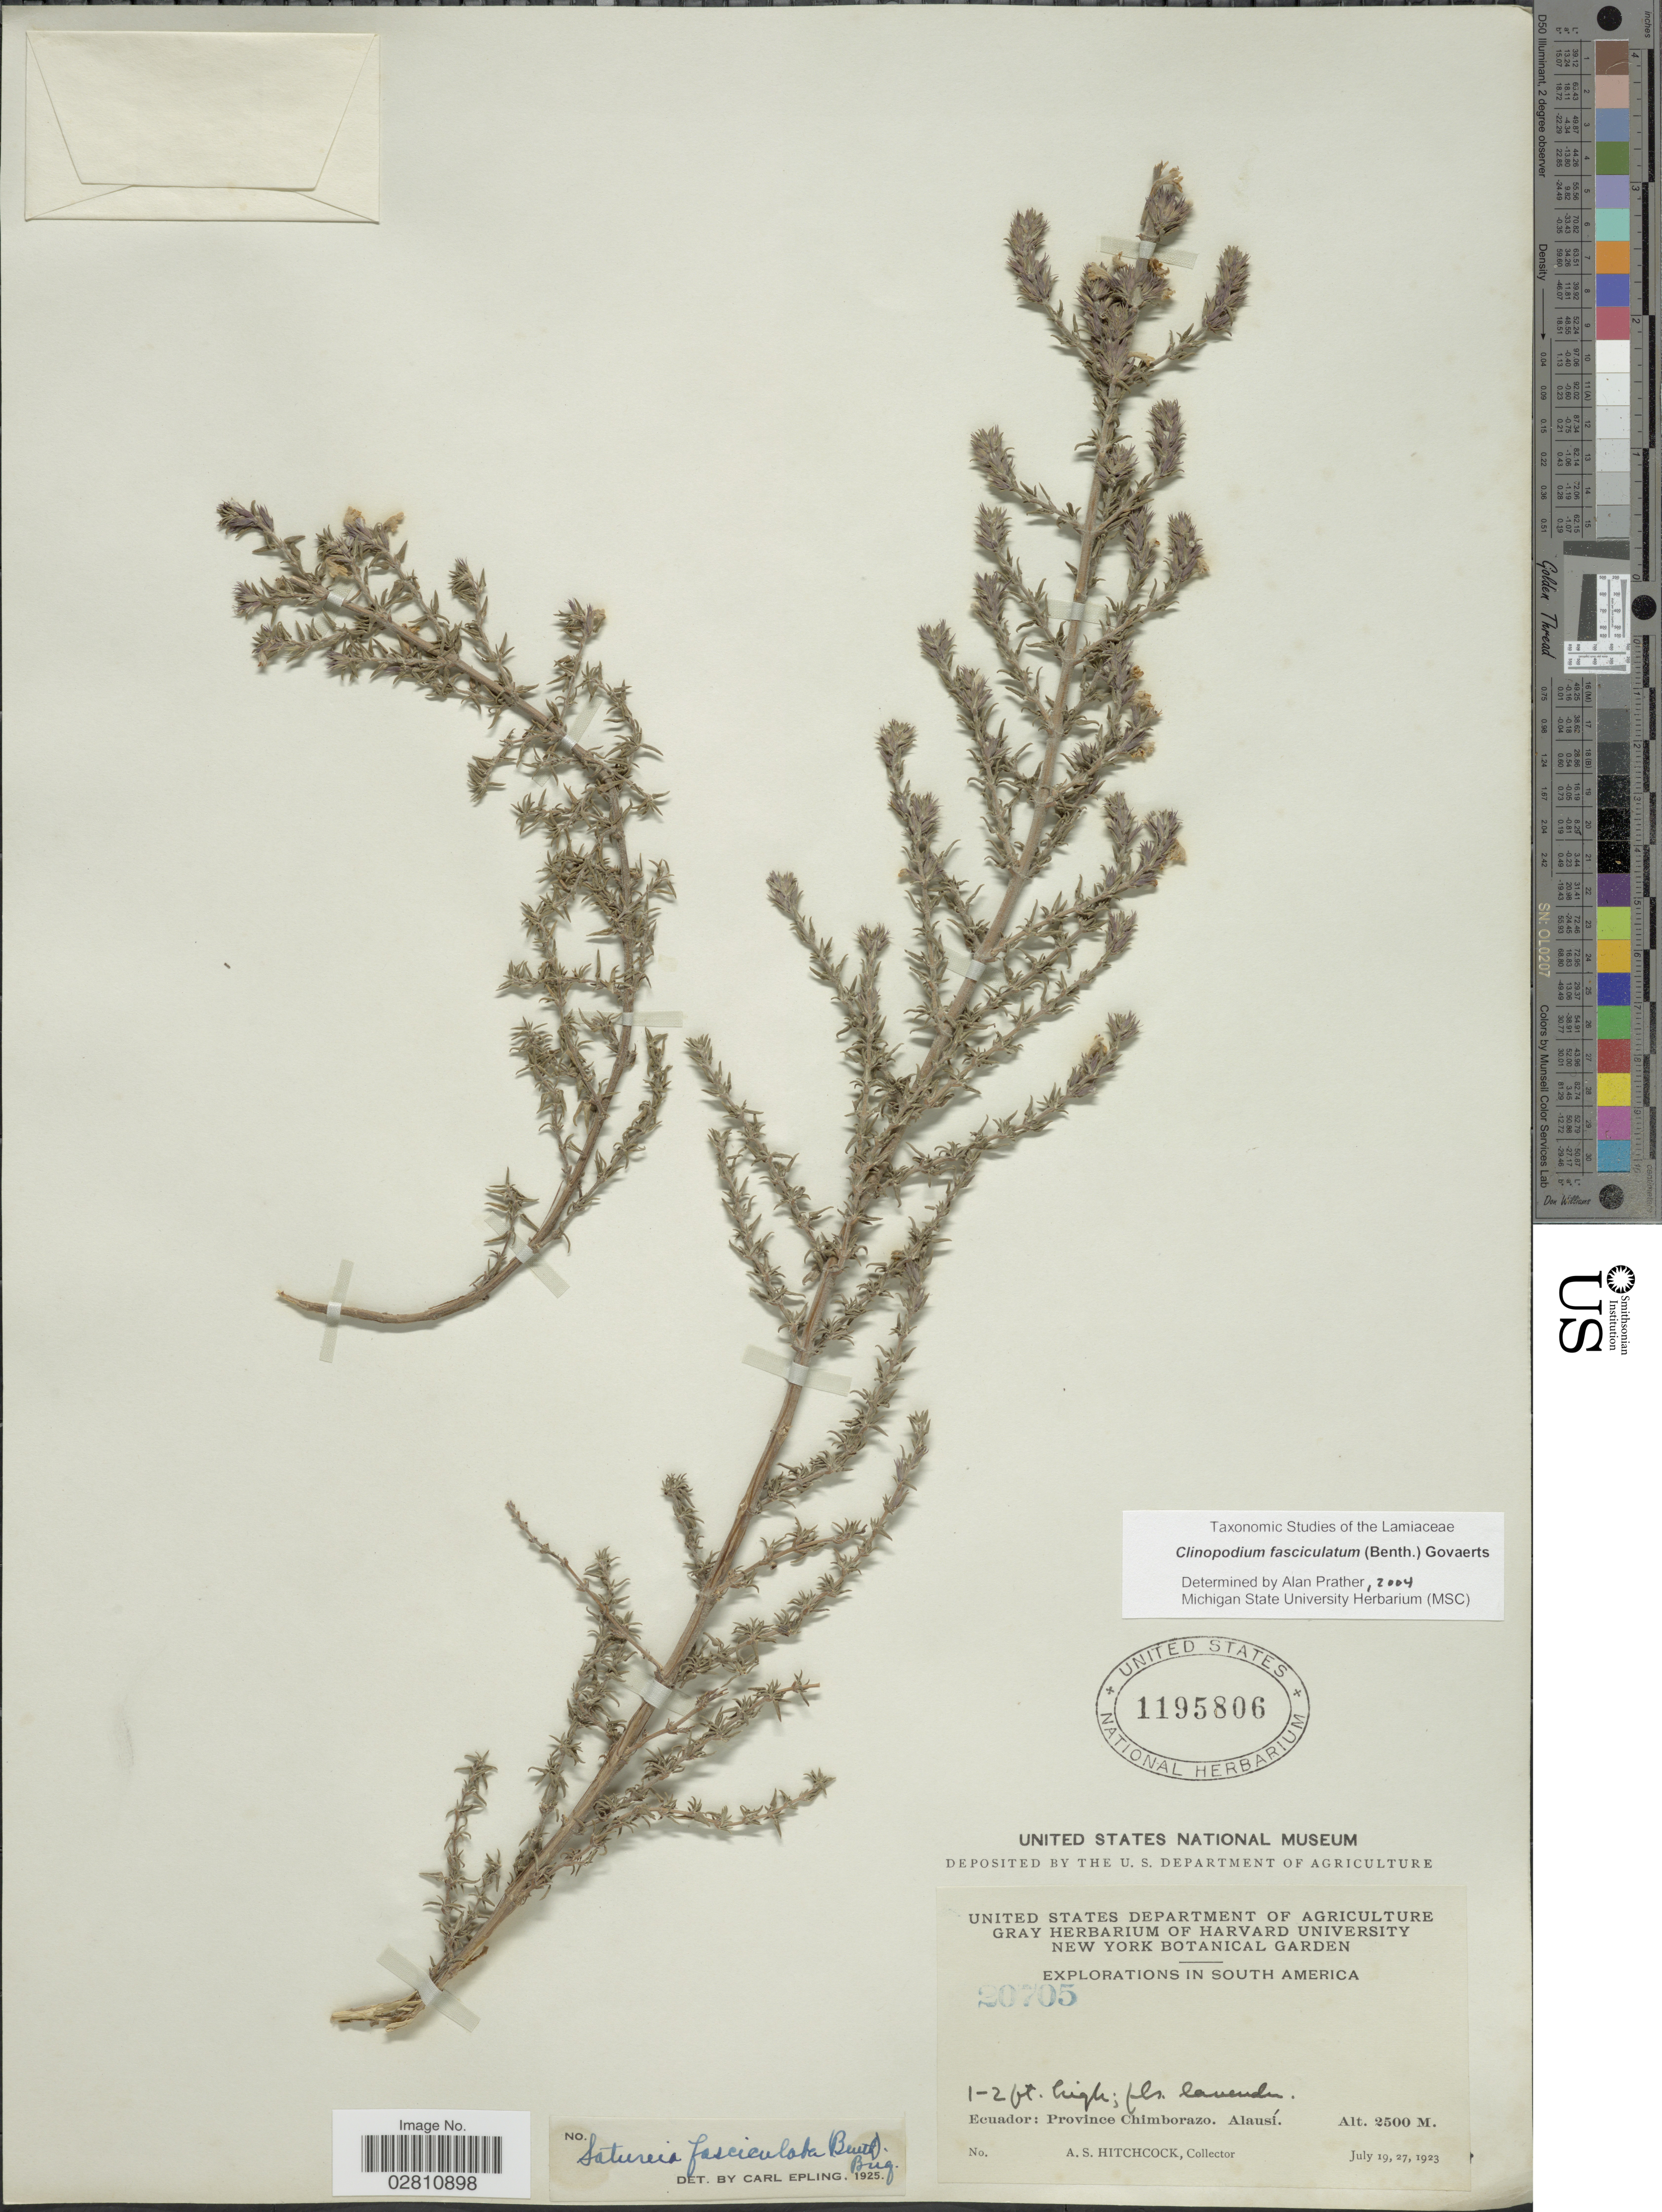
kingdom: Plantae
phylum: Tracheophyta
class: Magnoliopsida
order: Lamiales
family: Lamiaceae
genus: Clinopodium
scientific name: Clinopodium fasciculatum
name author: (Benth.) Govaerts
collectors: A. S. Hitchcock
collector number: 20705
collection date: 1923-07-19/1923-07-27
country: Ecuador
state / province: Chimborazo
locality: Province Chimborazo. Alausí.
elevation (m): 2500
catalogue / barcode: US 1195806